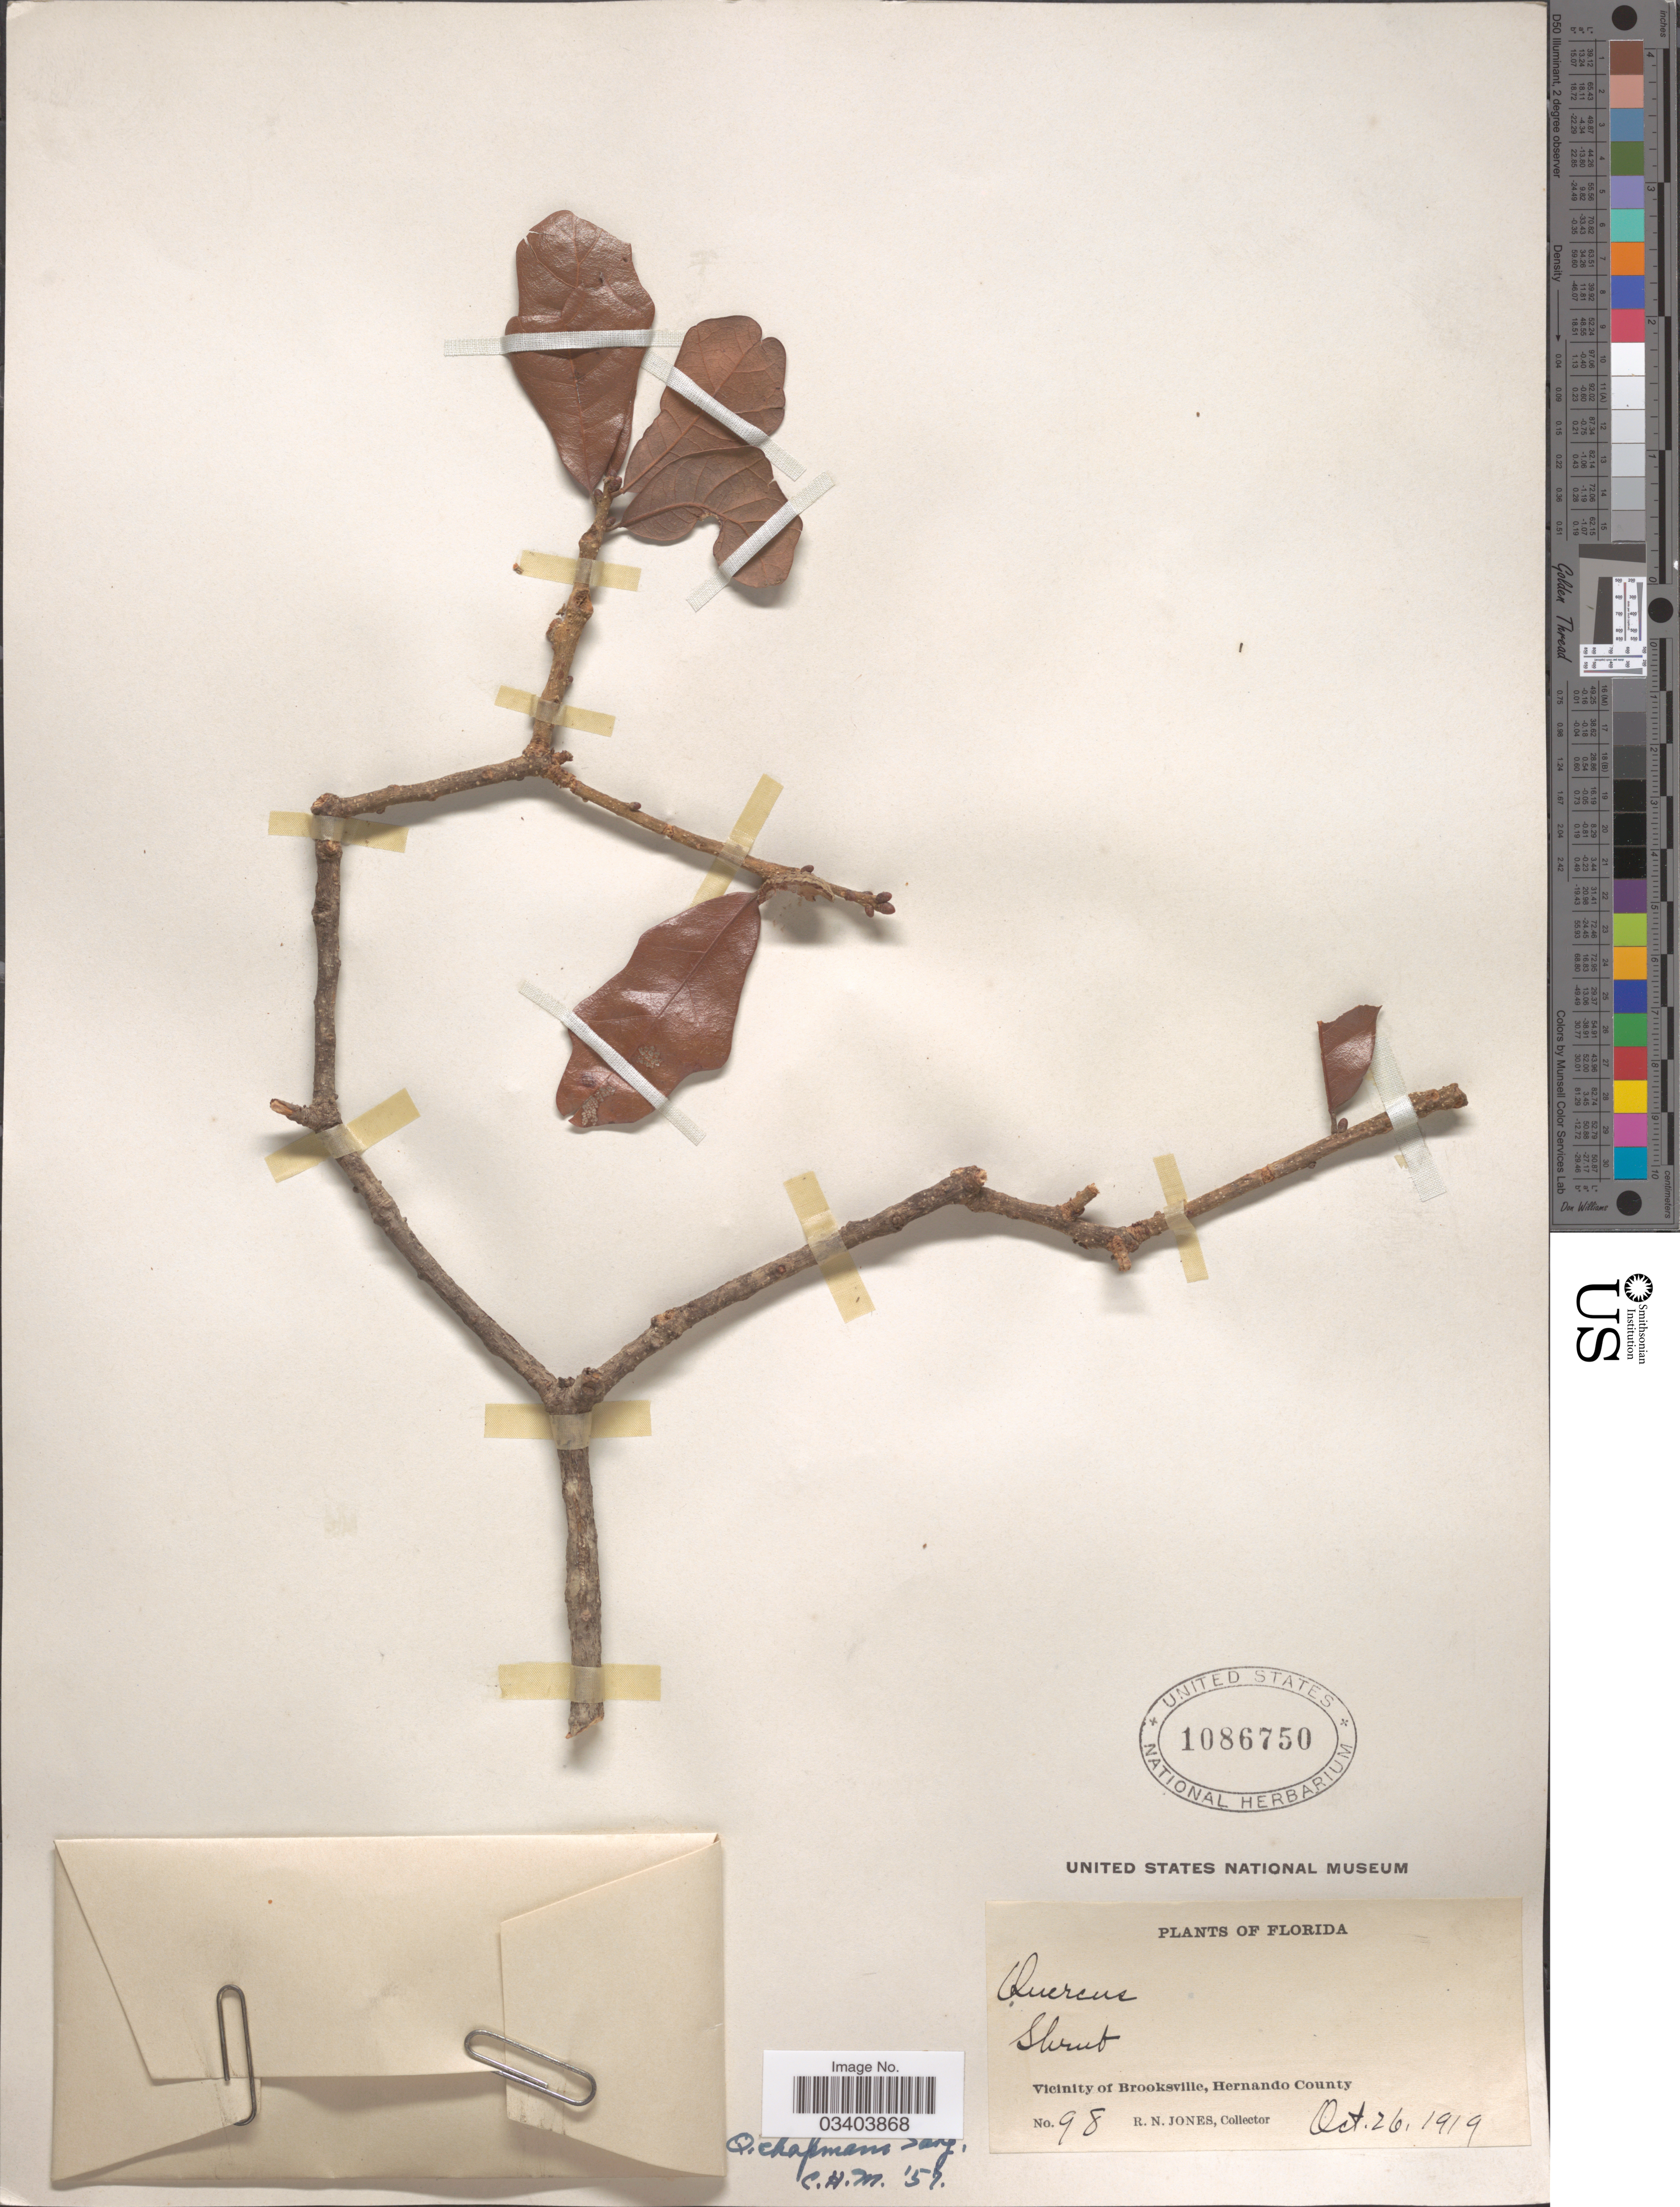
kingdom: Plantae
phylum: Tracheophyta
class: Magnoliopsida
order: Fagales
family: Fagaceae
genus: Quercus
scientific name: Quercus chapmanii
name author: Sarg.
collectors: R. N. Jones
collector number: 98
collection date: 1919-10-26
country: United States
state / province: Florida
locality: Vicinity of Brooksville, Hernando County.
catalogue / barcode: US 1086750